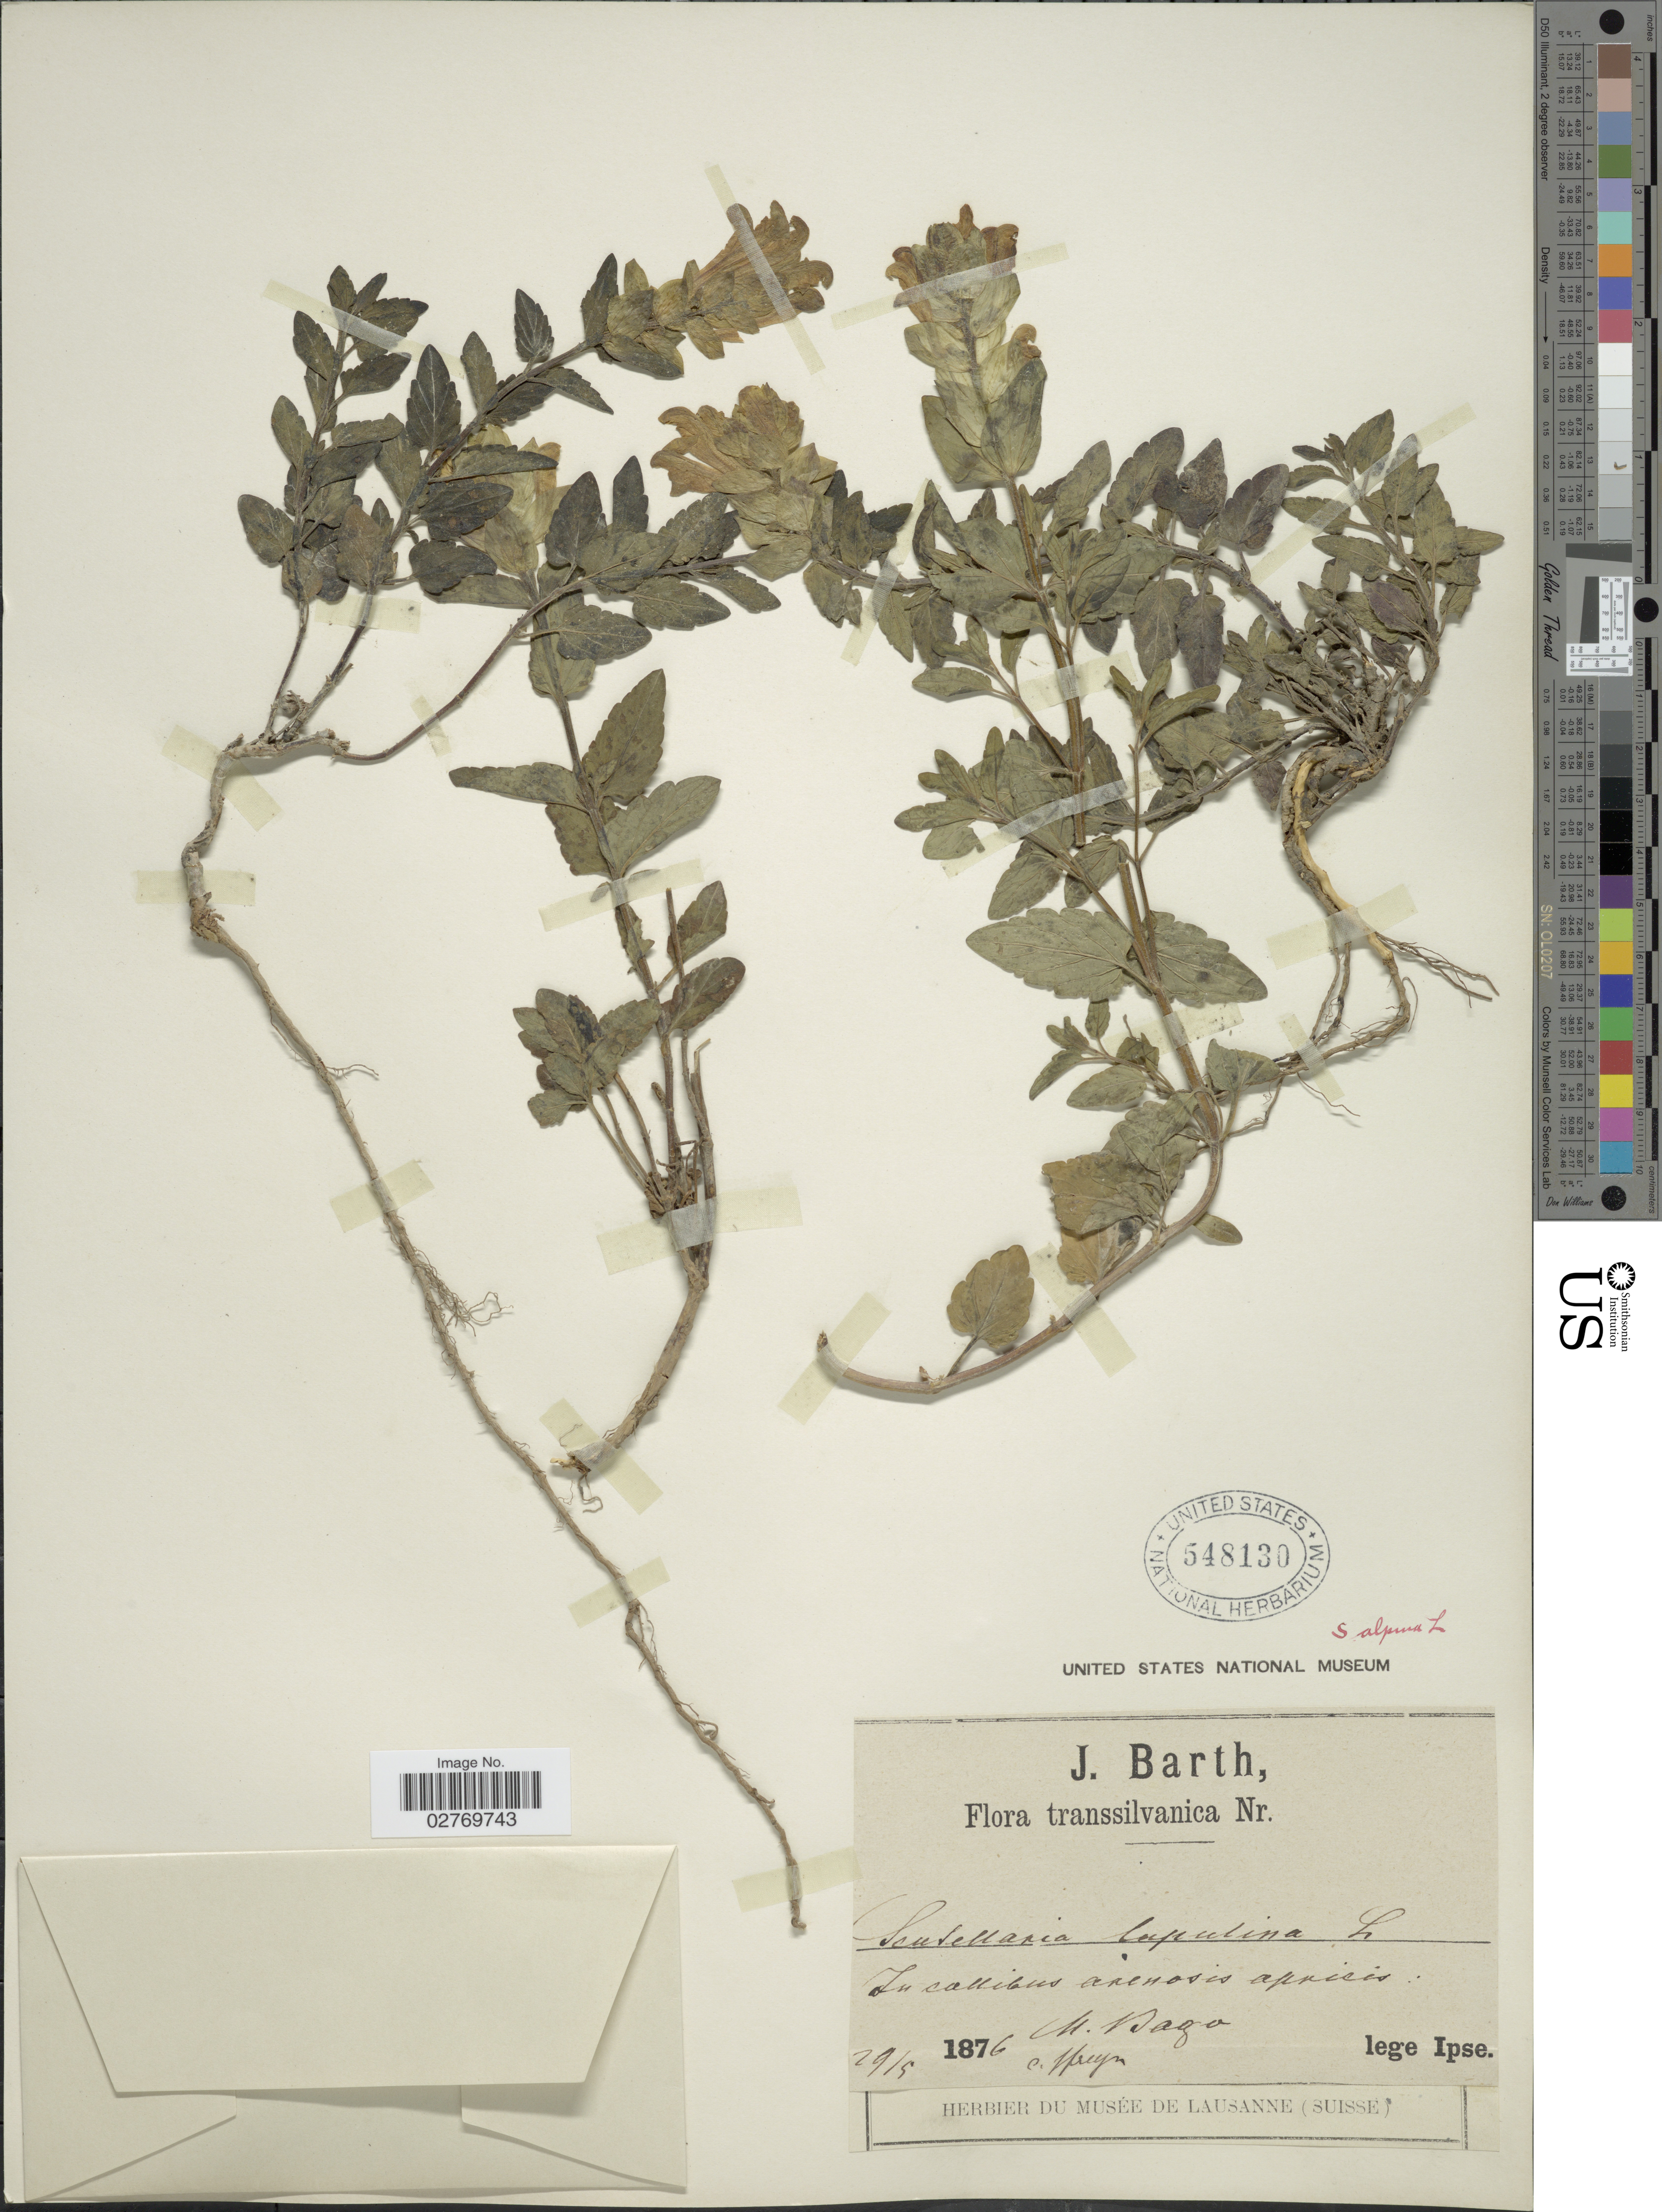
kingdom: Plantae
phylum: Tracheophyta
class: Magnoliopsida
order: Lamiales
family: Lamiaceae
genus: Scutellaria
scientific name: Scutellaria alpina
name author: L.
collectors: J. Barth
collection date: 1876-05-29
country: Italy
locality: In collibus arenosis apricis N. Bazo.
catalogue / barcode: US 548130